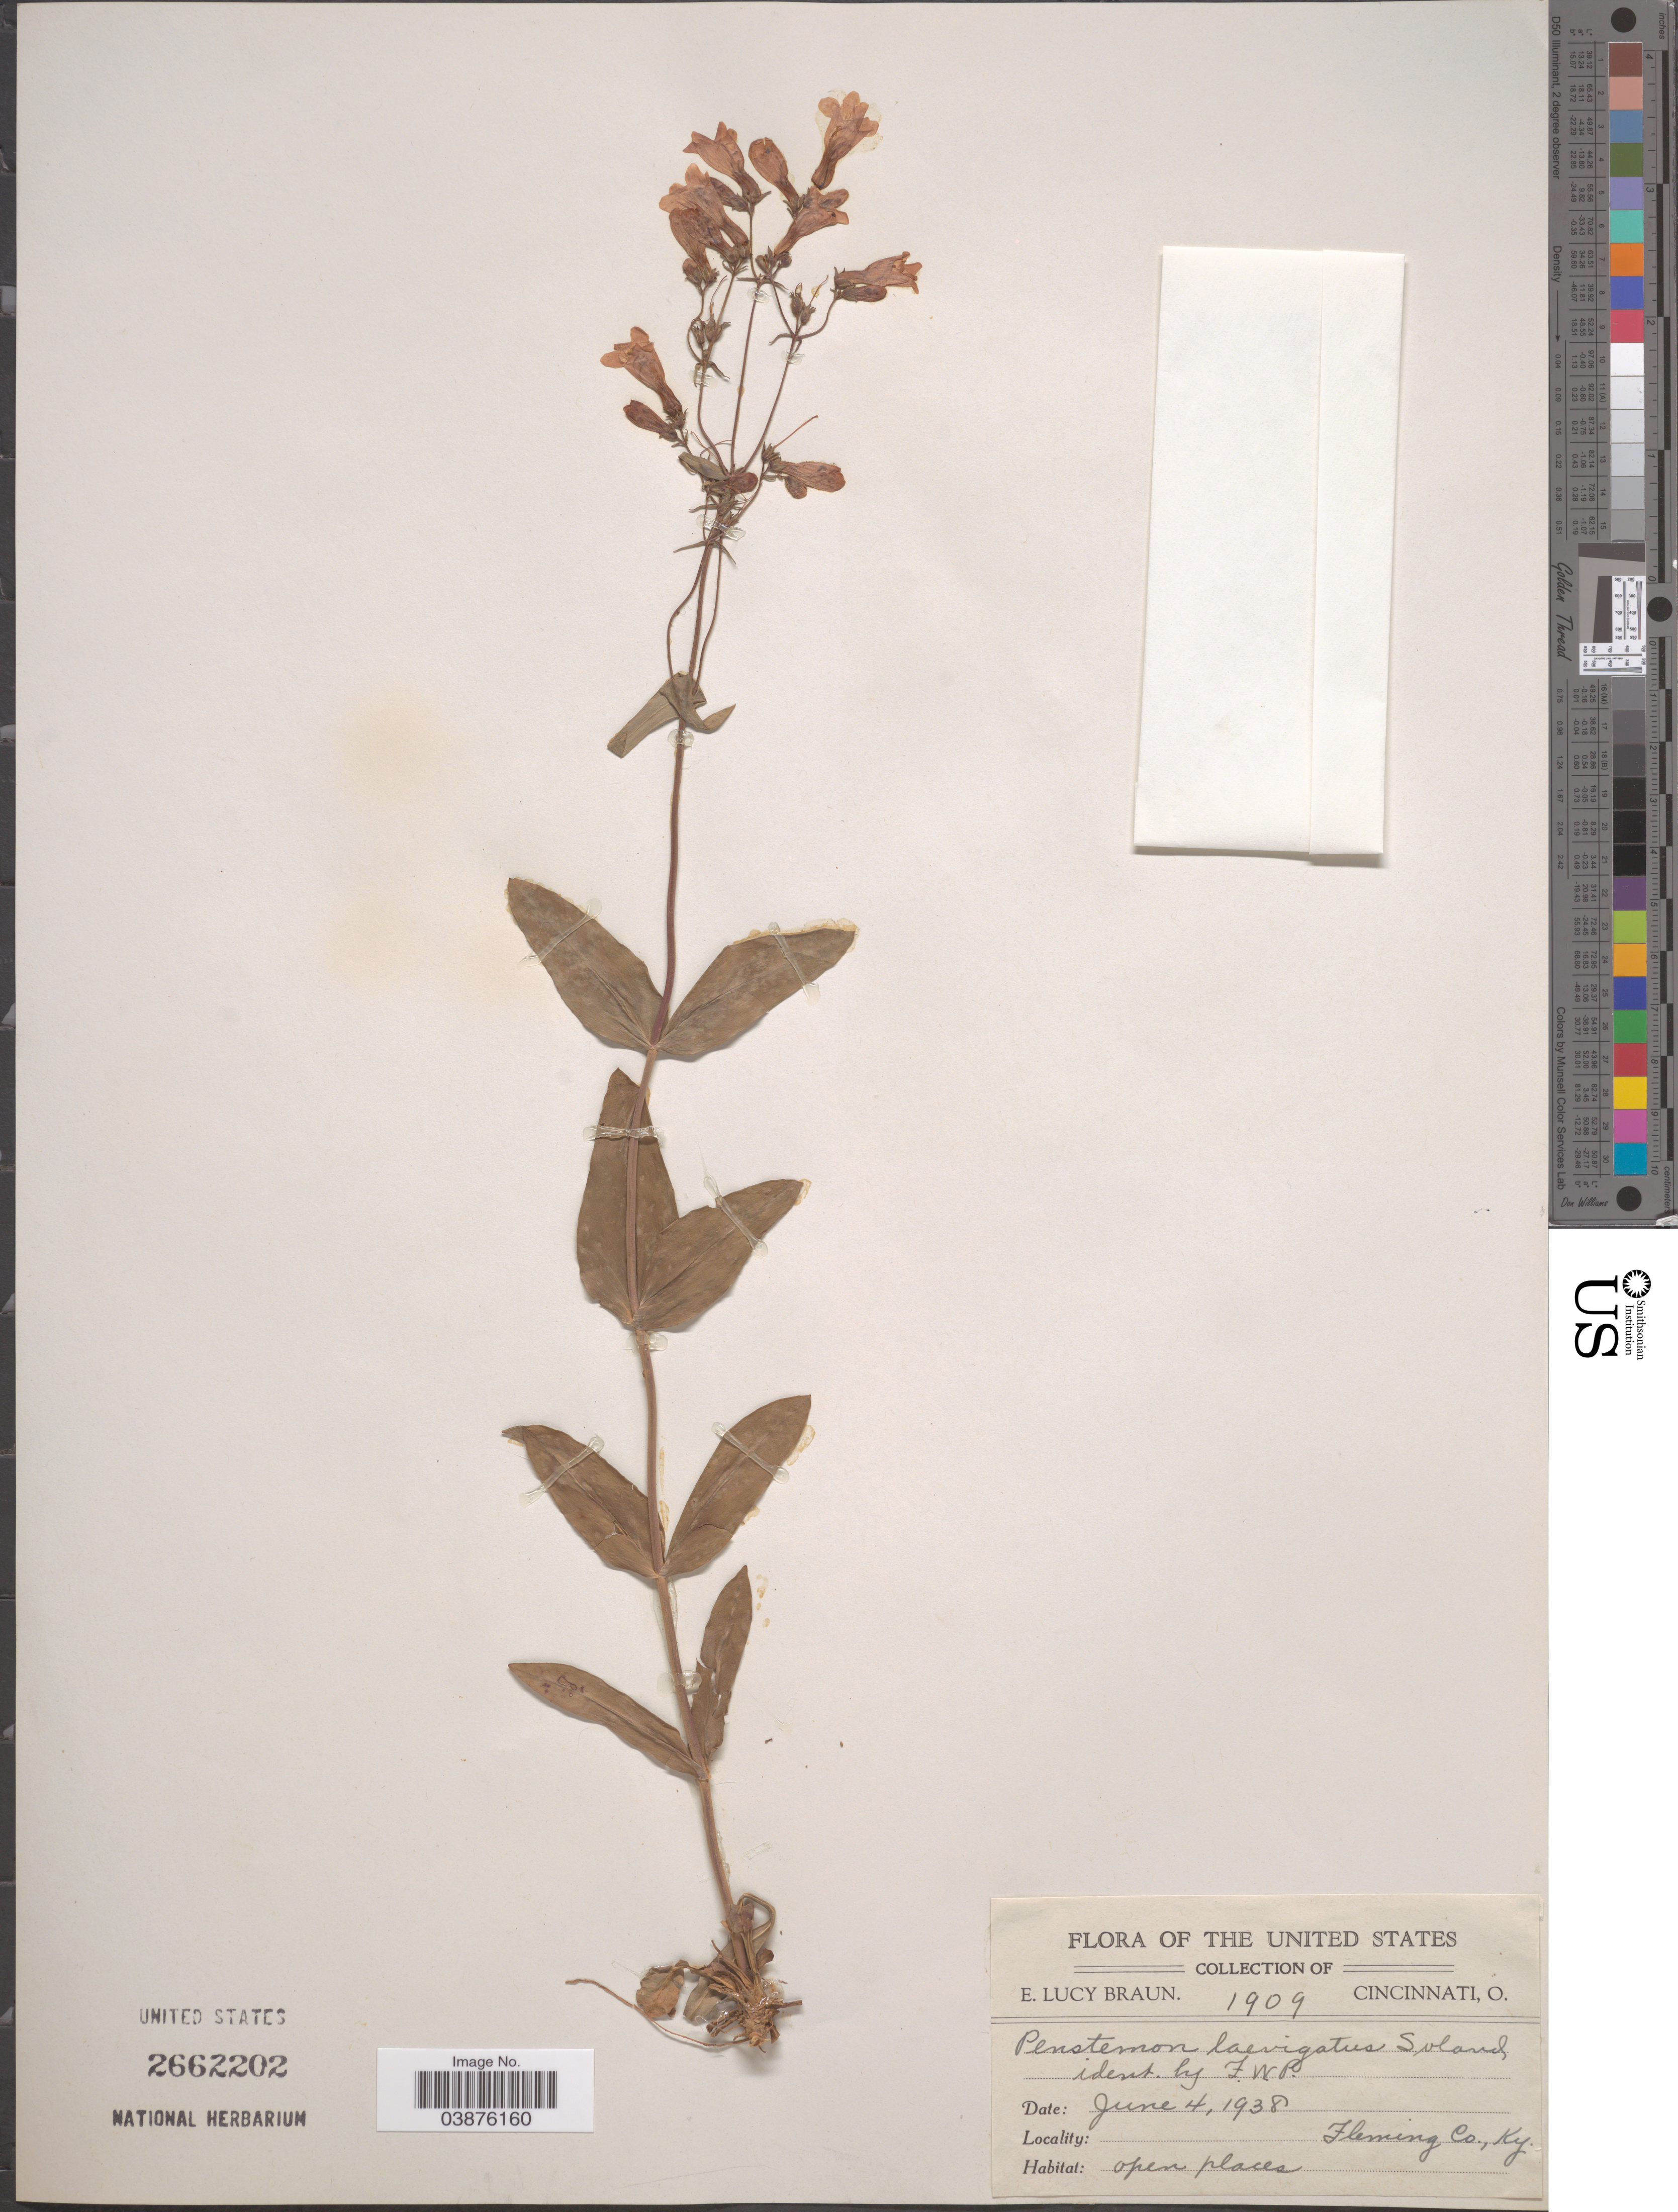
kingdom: Plantae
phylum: Tracheophyta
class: Magnoliopsida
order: Lamiales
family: Plantaginaceae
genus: Penstemon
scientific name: Penstemon laevigatus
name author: Aiton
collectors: E. L. Braun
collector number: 1909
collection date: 1938-06-04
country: United States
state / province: Kentucky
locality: Fleming Co.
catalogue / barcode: US 2662202